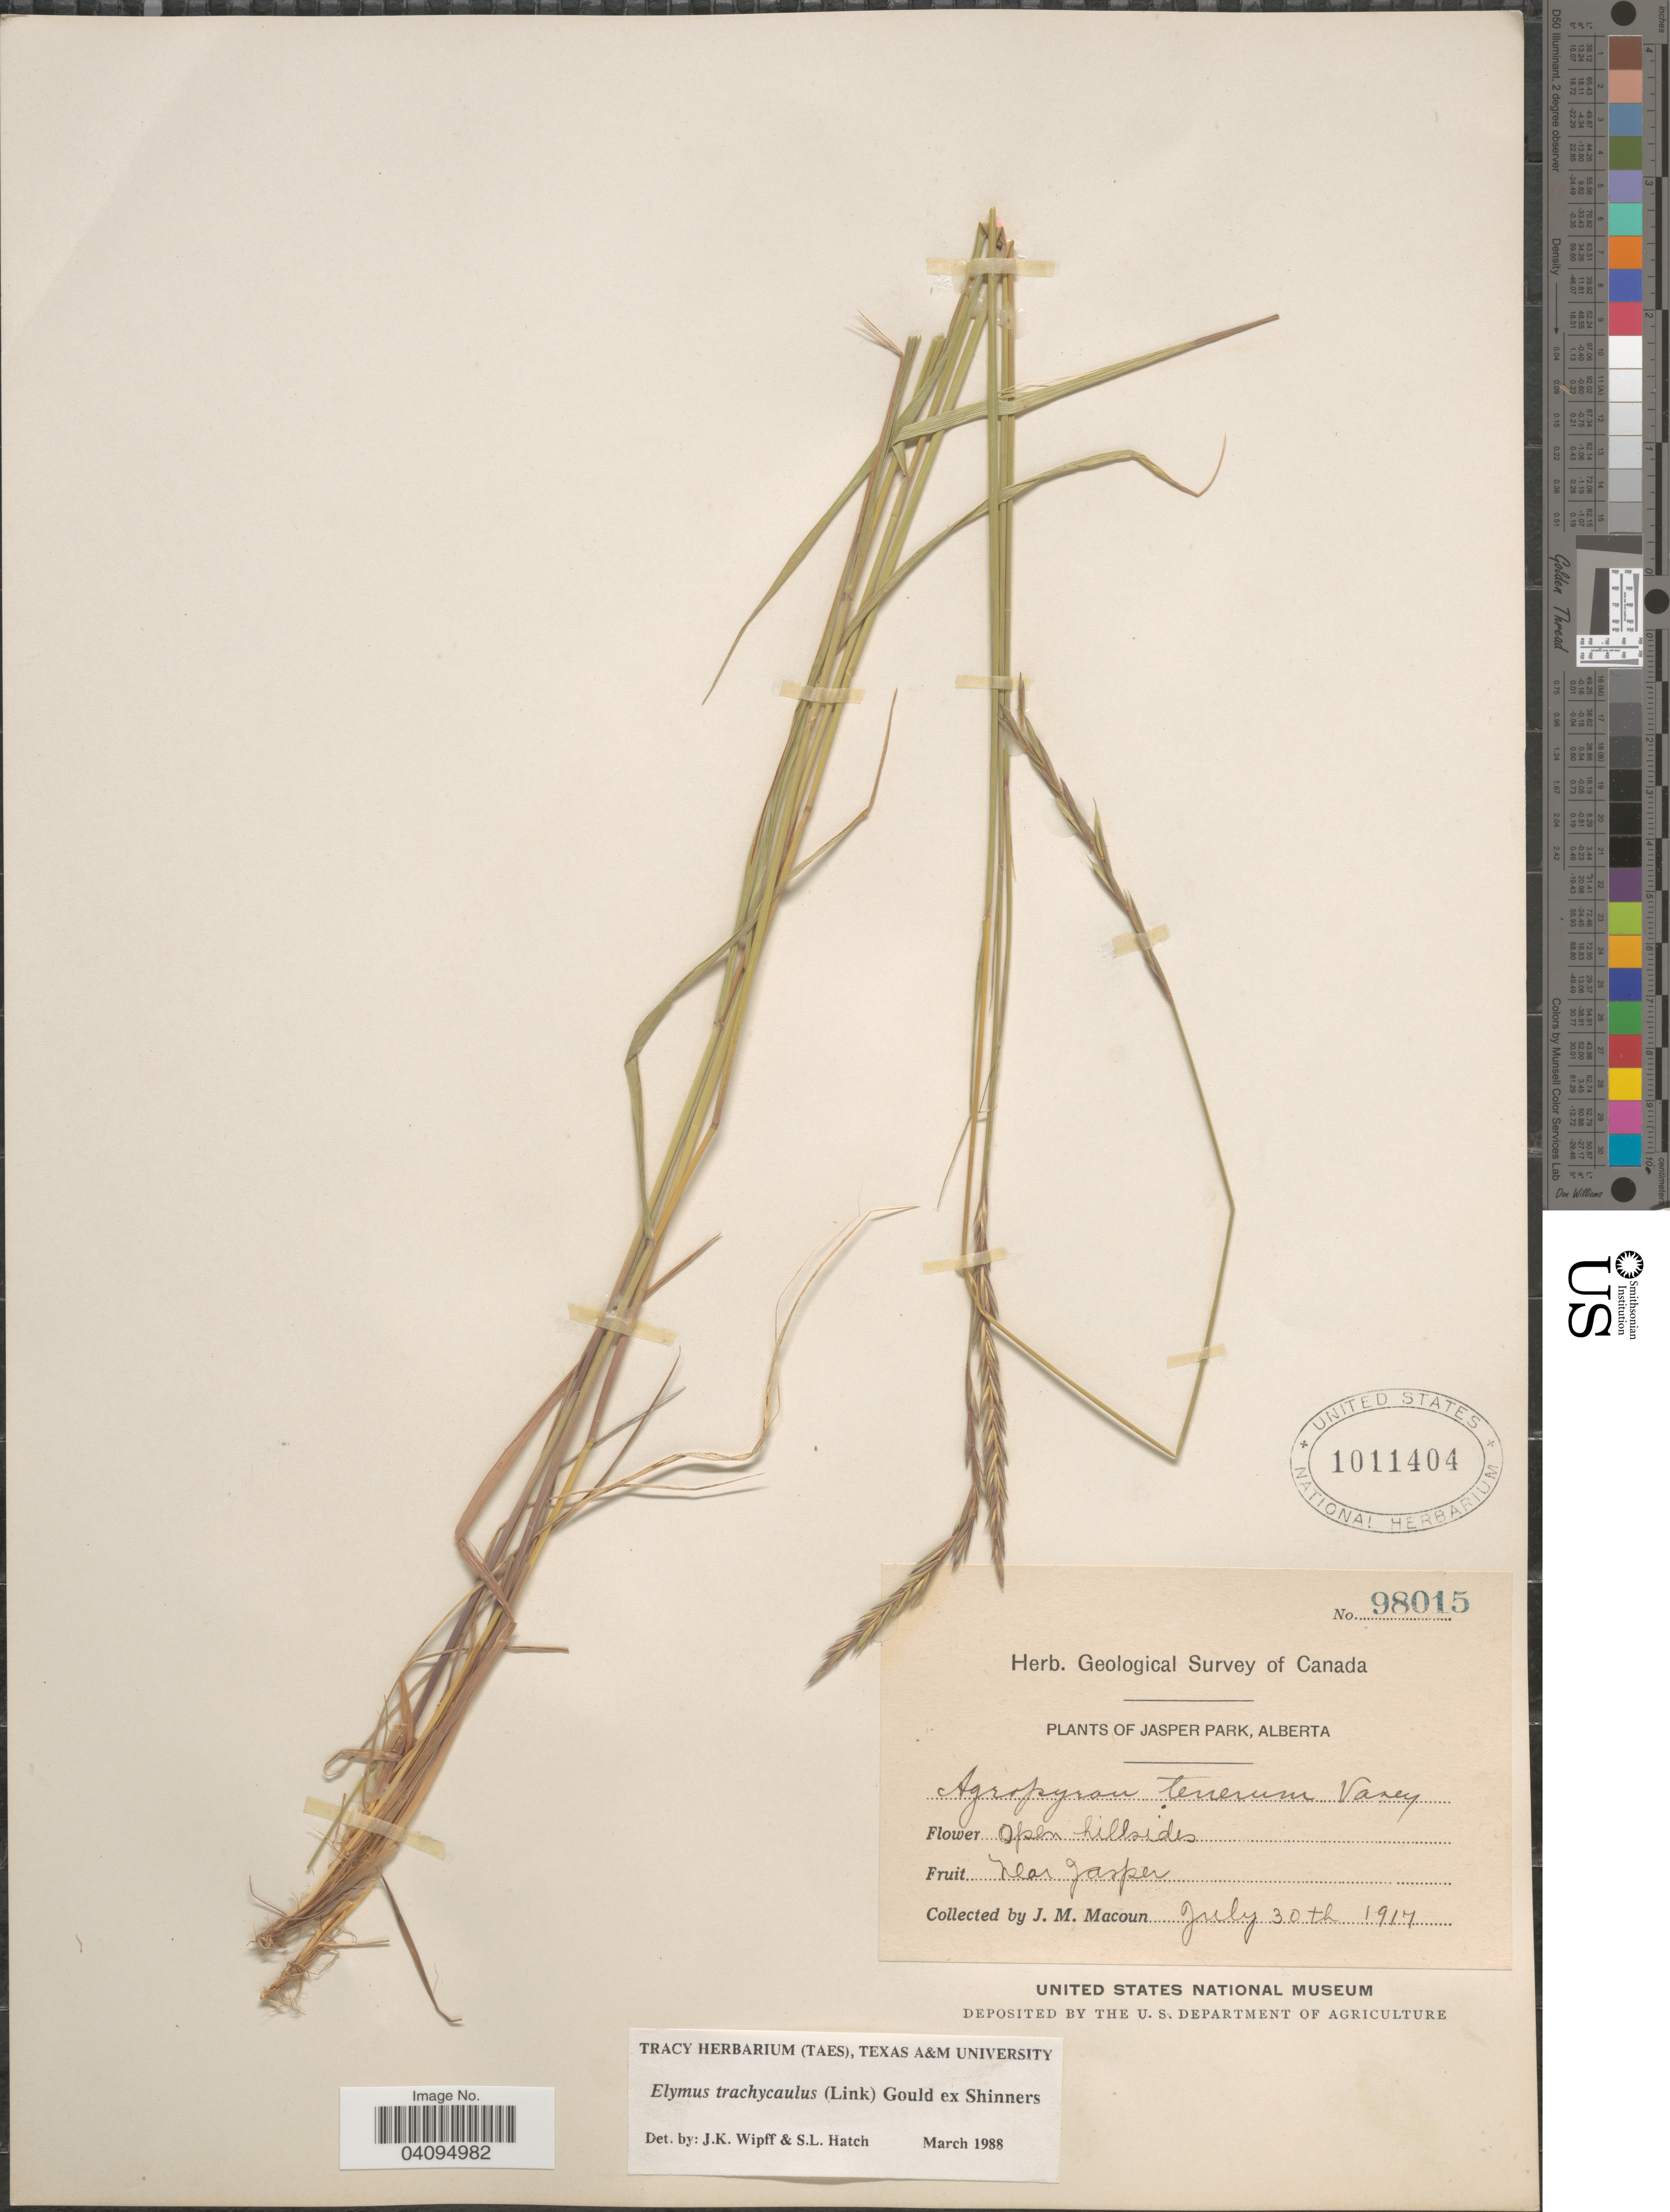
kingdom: Plantae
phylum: Tracheophyta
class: Liliopsida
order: Poales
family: Poaceae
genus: Elymus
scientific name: Elymus trachycaulus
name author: (Link) Gould ex Shinners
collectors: J. M. Macoun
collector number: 98015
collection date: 1917-07-30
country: Canada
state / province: Alberta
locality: Geological Survey of Canada. Jasper Park. Near Jasper.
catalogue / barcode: US 1011404